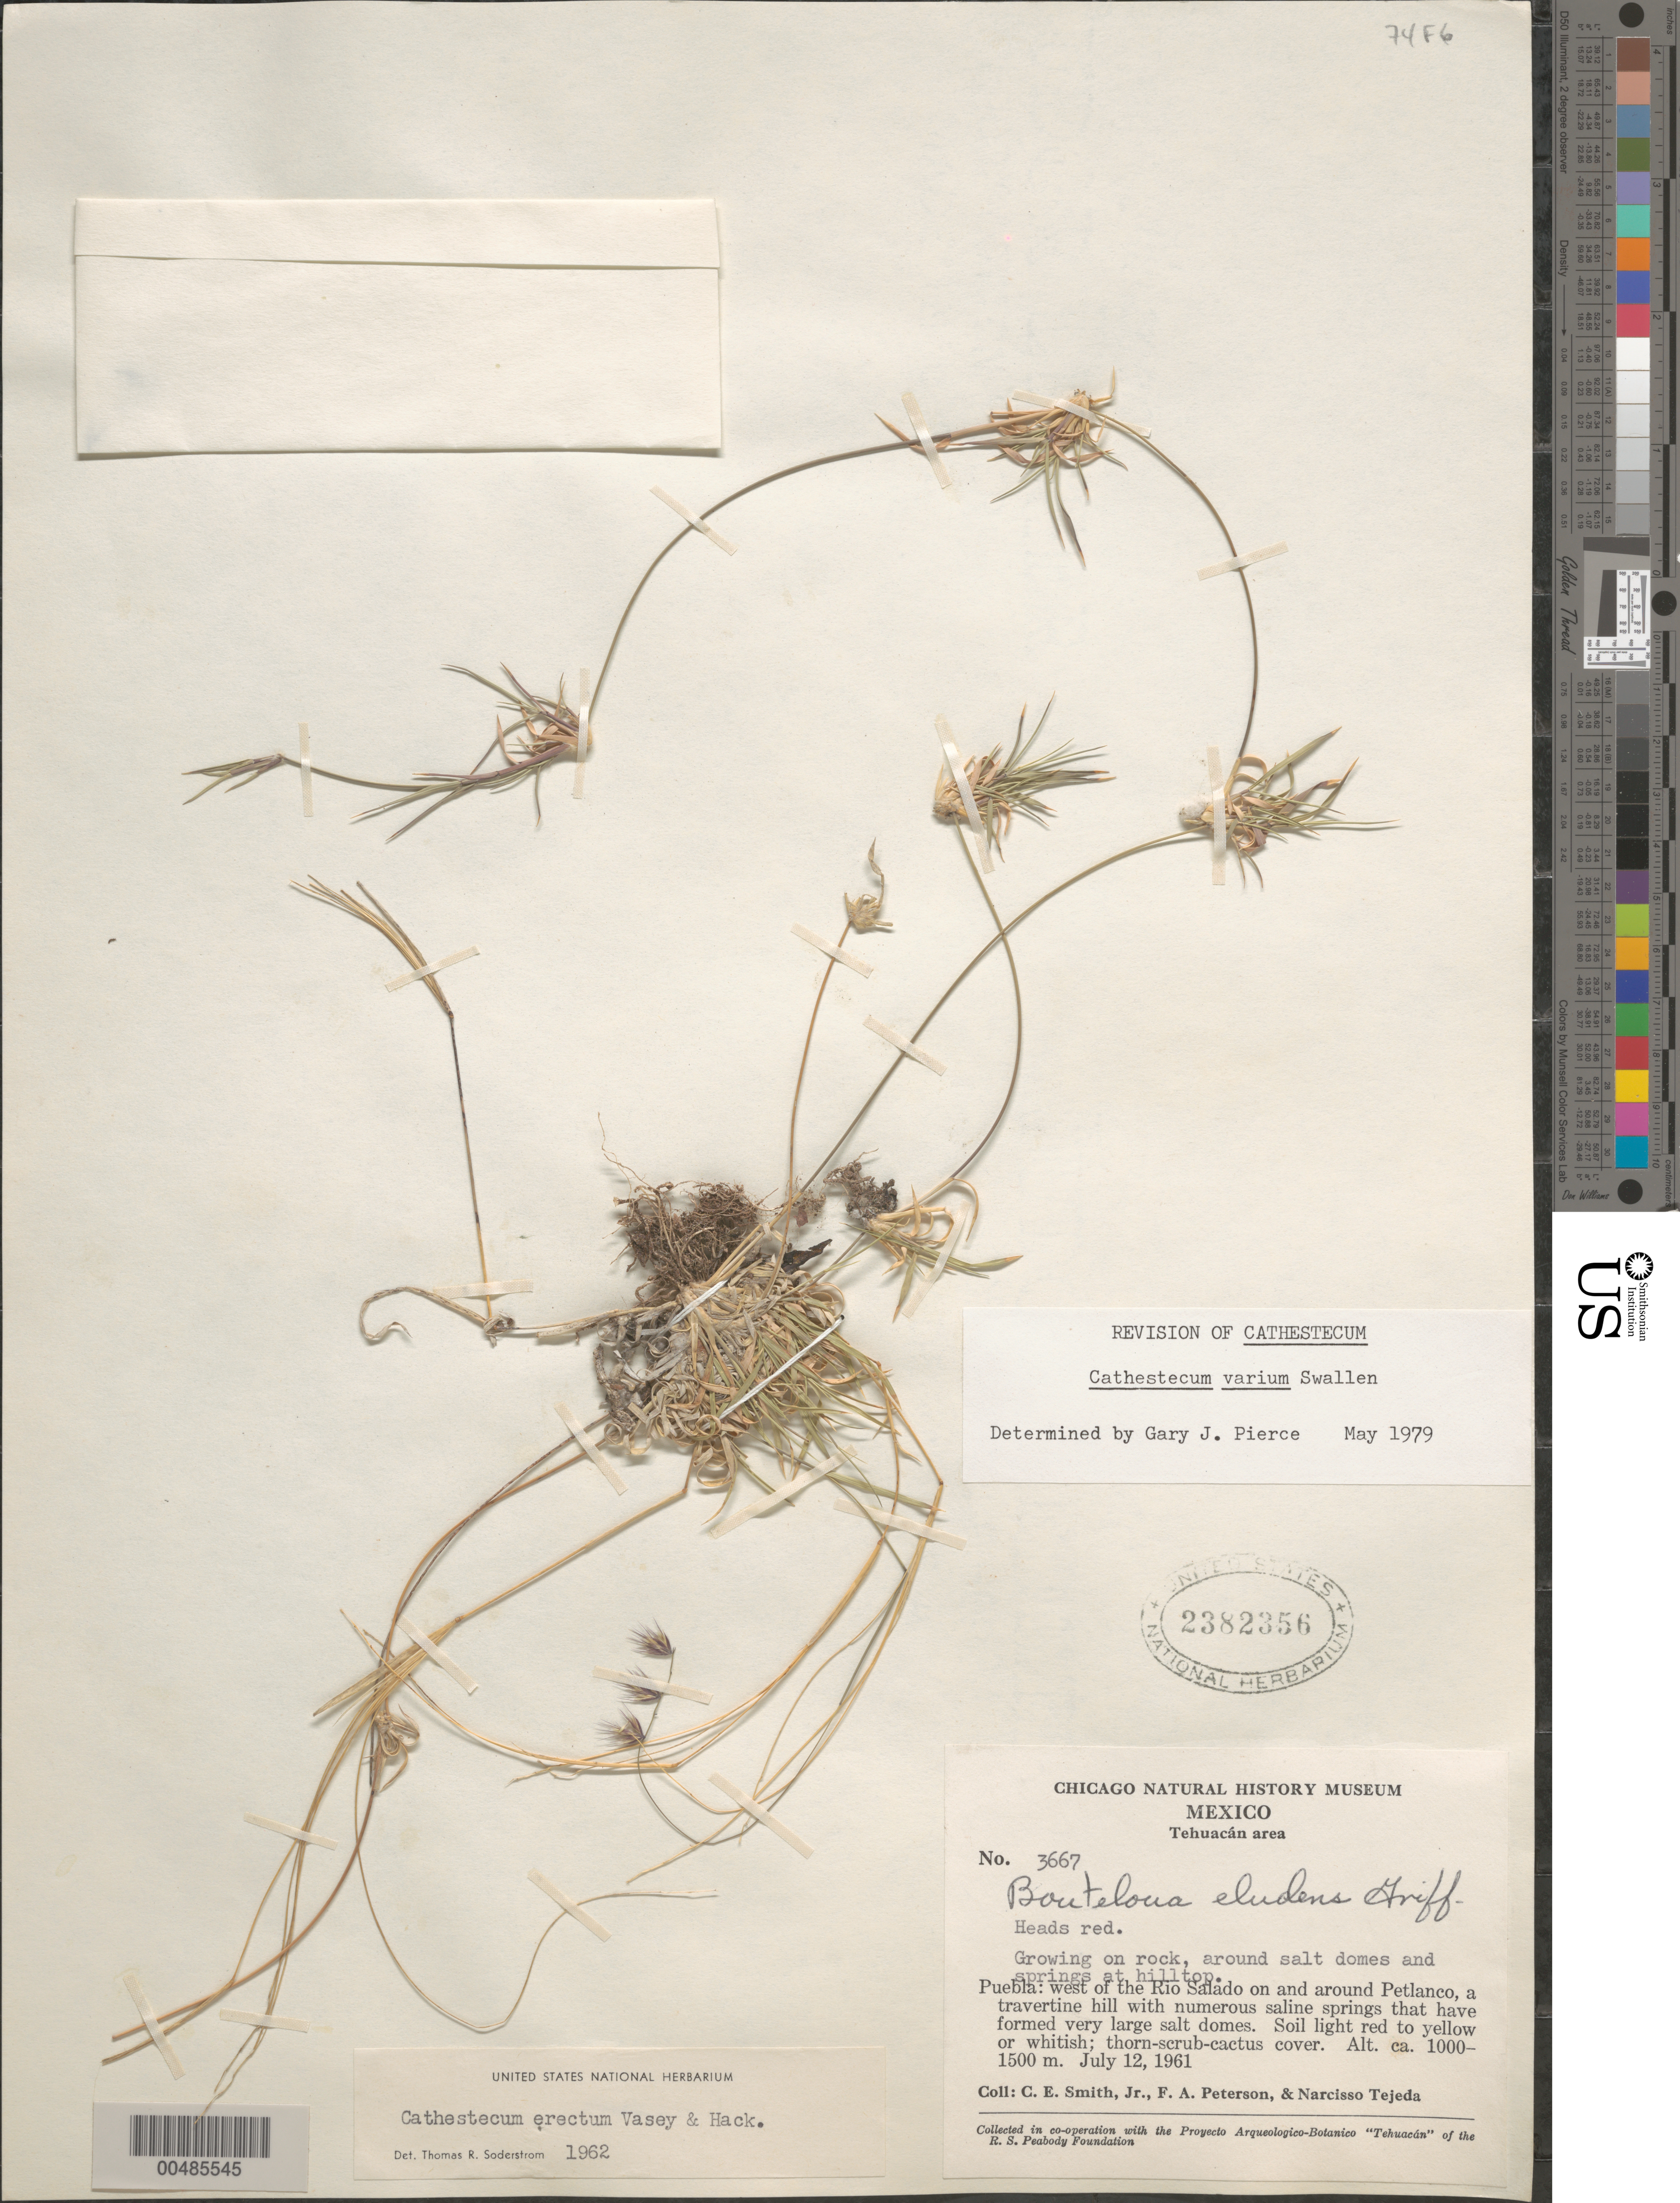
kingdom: Plantae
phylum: Tracheophyta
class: Liliopsida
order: Poales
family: Poaceae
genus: Cathestecum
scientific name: Cathestecum varium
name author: Swallen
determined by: Pierce, G. J.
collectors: C. E. Smith Jr., F. A. Peterson & N. Tejeda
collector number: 3667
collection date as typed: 12 Jul 1961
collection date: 1961-07-12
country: Mexico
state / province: Puebla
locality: Tehuac n area, W of the Rio Salado on & around Petlanco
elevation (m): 1000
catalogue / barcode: US 2382356